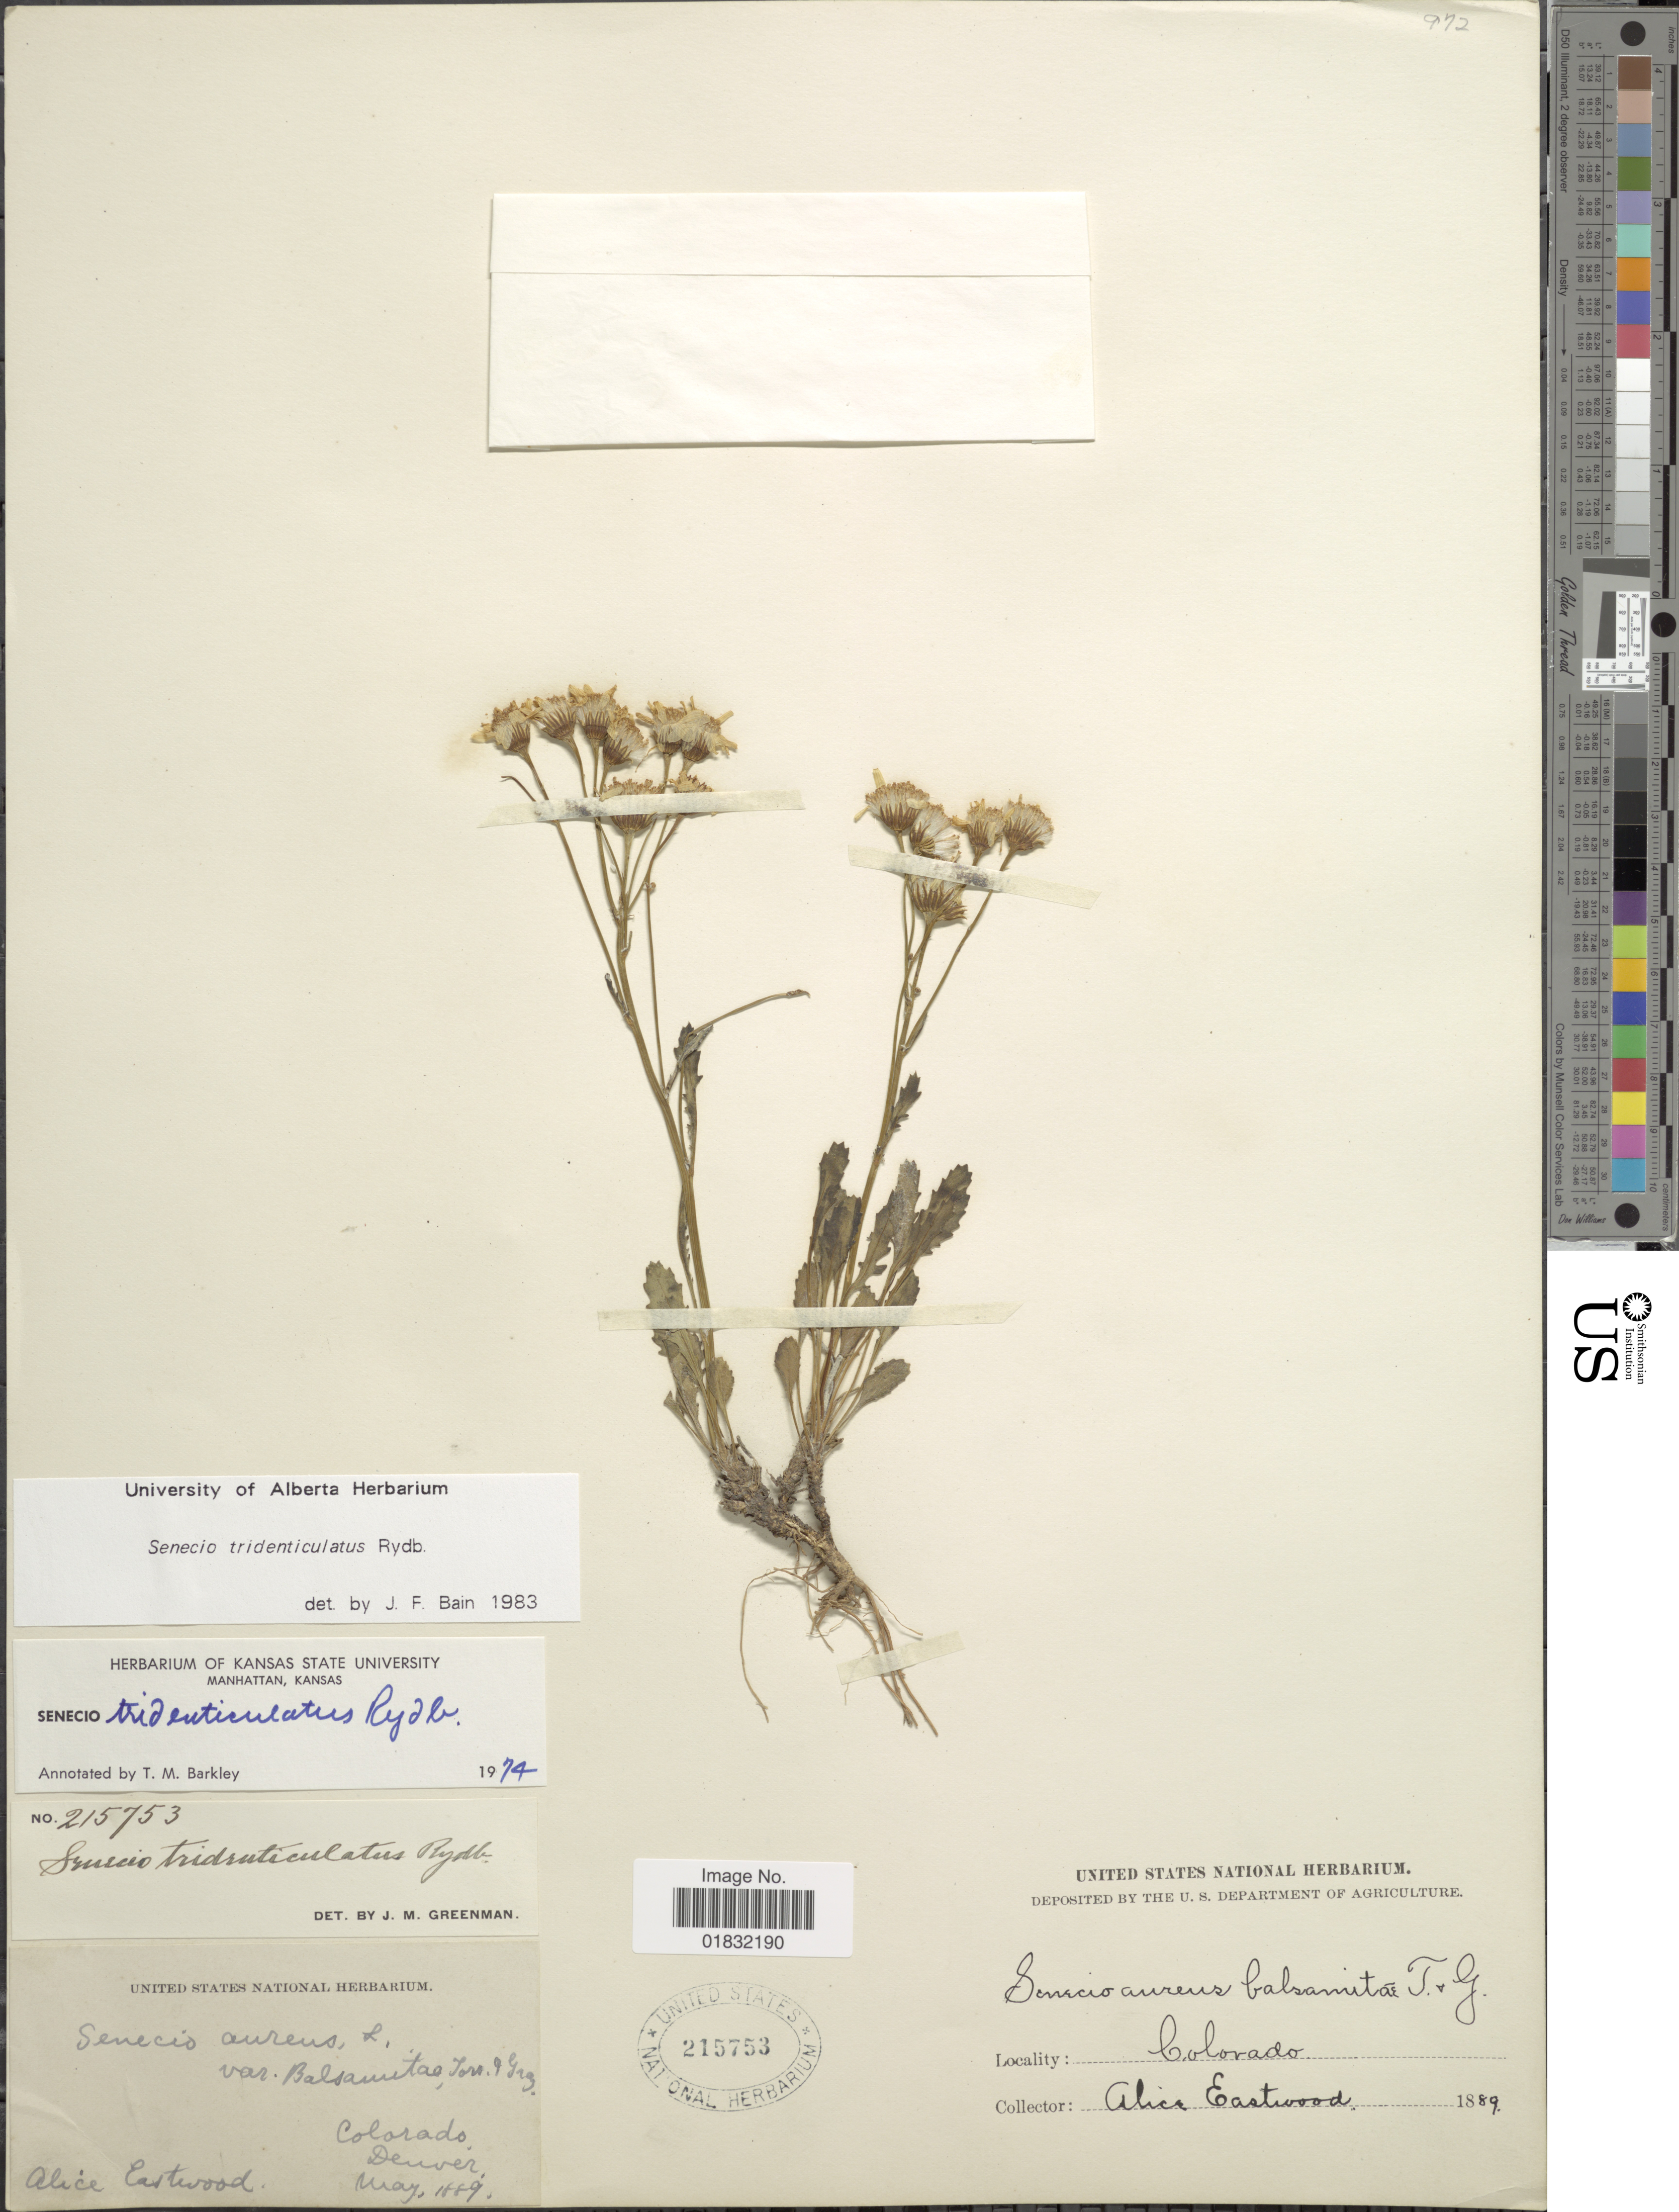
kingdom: Plantae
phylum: Tracheophyta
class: Magnoliopsida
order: Asterales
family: Asteraceae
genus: Packera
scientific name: Packera tridenticulata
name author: (Rydb.) W.A. Weber & Á. Löve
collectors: A. Eastwood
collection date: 1889-05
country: United States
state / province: Colorado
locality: Denver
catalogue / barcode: US 215753